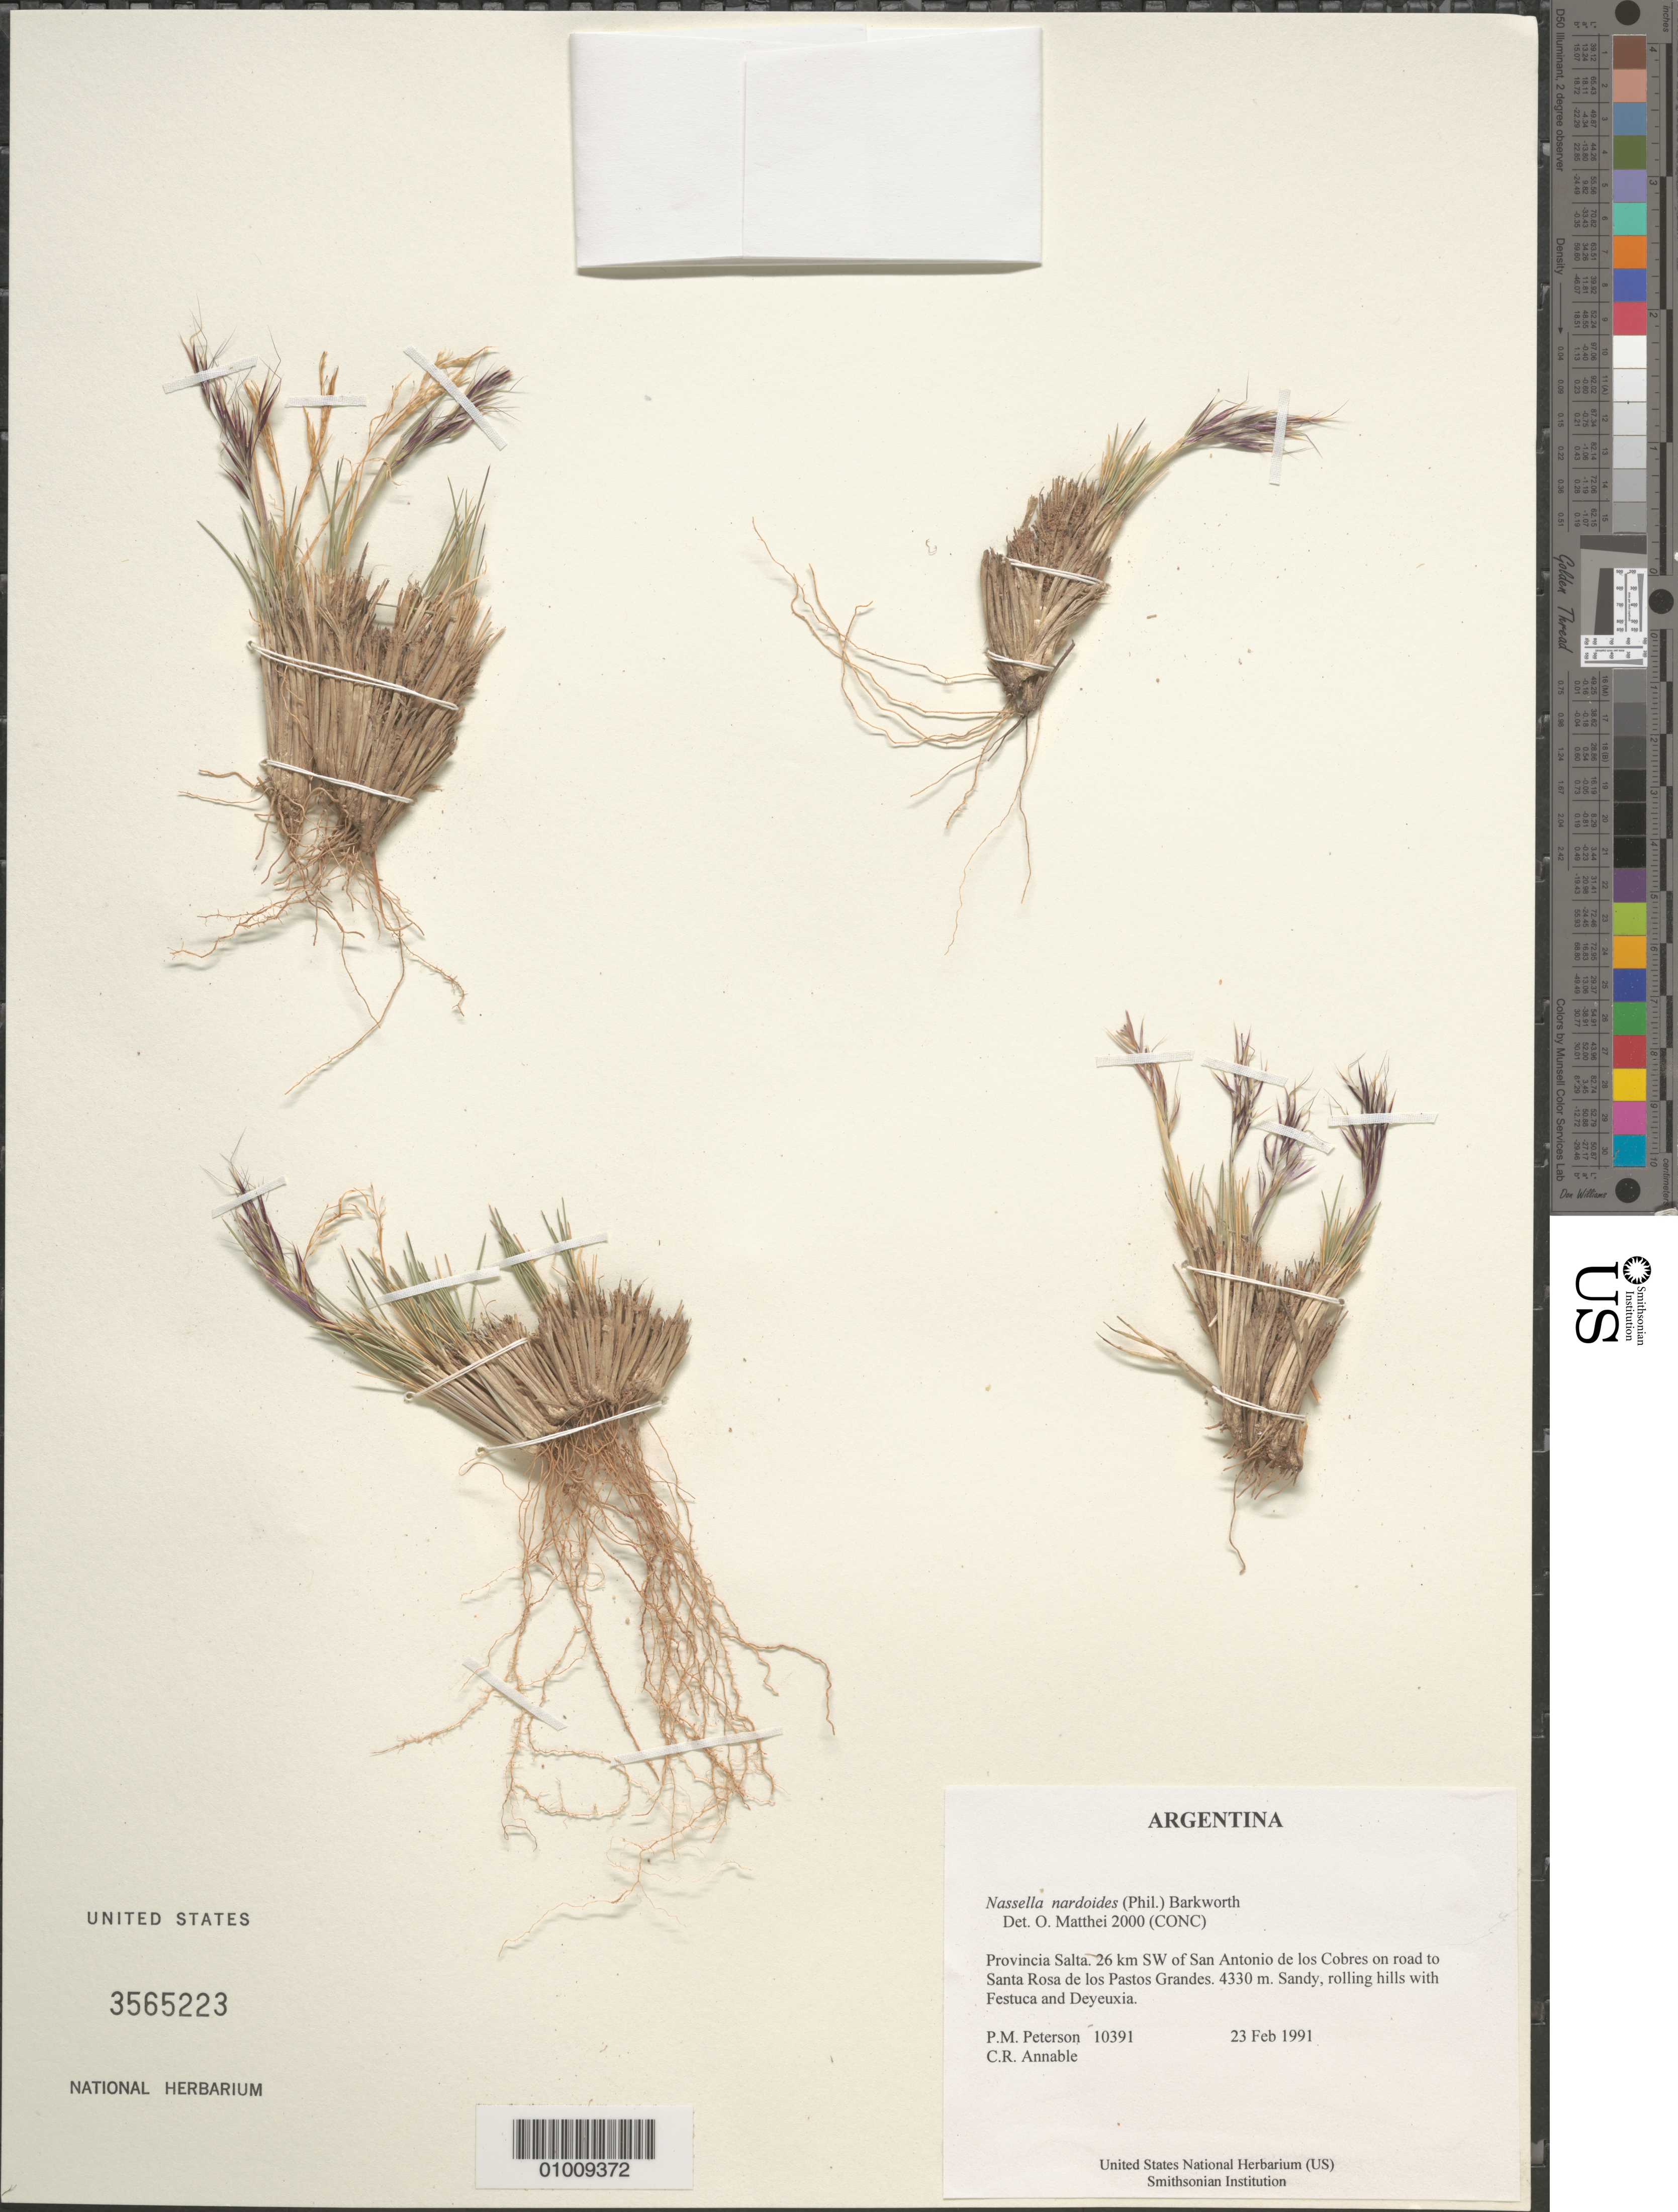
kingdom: Plantae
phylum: Tracheophyta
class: Liliopsida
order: Poales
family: Poaceae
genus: Nassella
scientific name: Nassella nardoides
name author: (Phil.) Barkworth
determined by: Matthei, O. R.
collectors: P. M. Peterson & C. R. Annable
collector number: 10391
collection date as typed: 23 Feb 1991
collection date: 1991-02-23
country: Argentina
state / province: Salta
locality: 26 km SW of San Antonio de los Cobres on road to Santa Rosa de los Pastos Grandes.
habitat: Sandy, rolling hills with Festuca and Deyeuxia.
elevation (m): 4330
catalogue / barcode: US 3565223